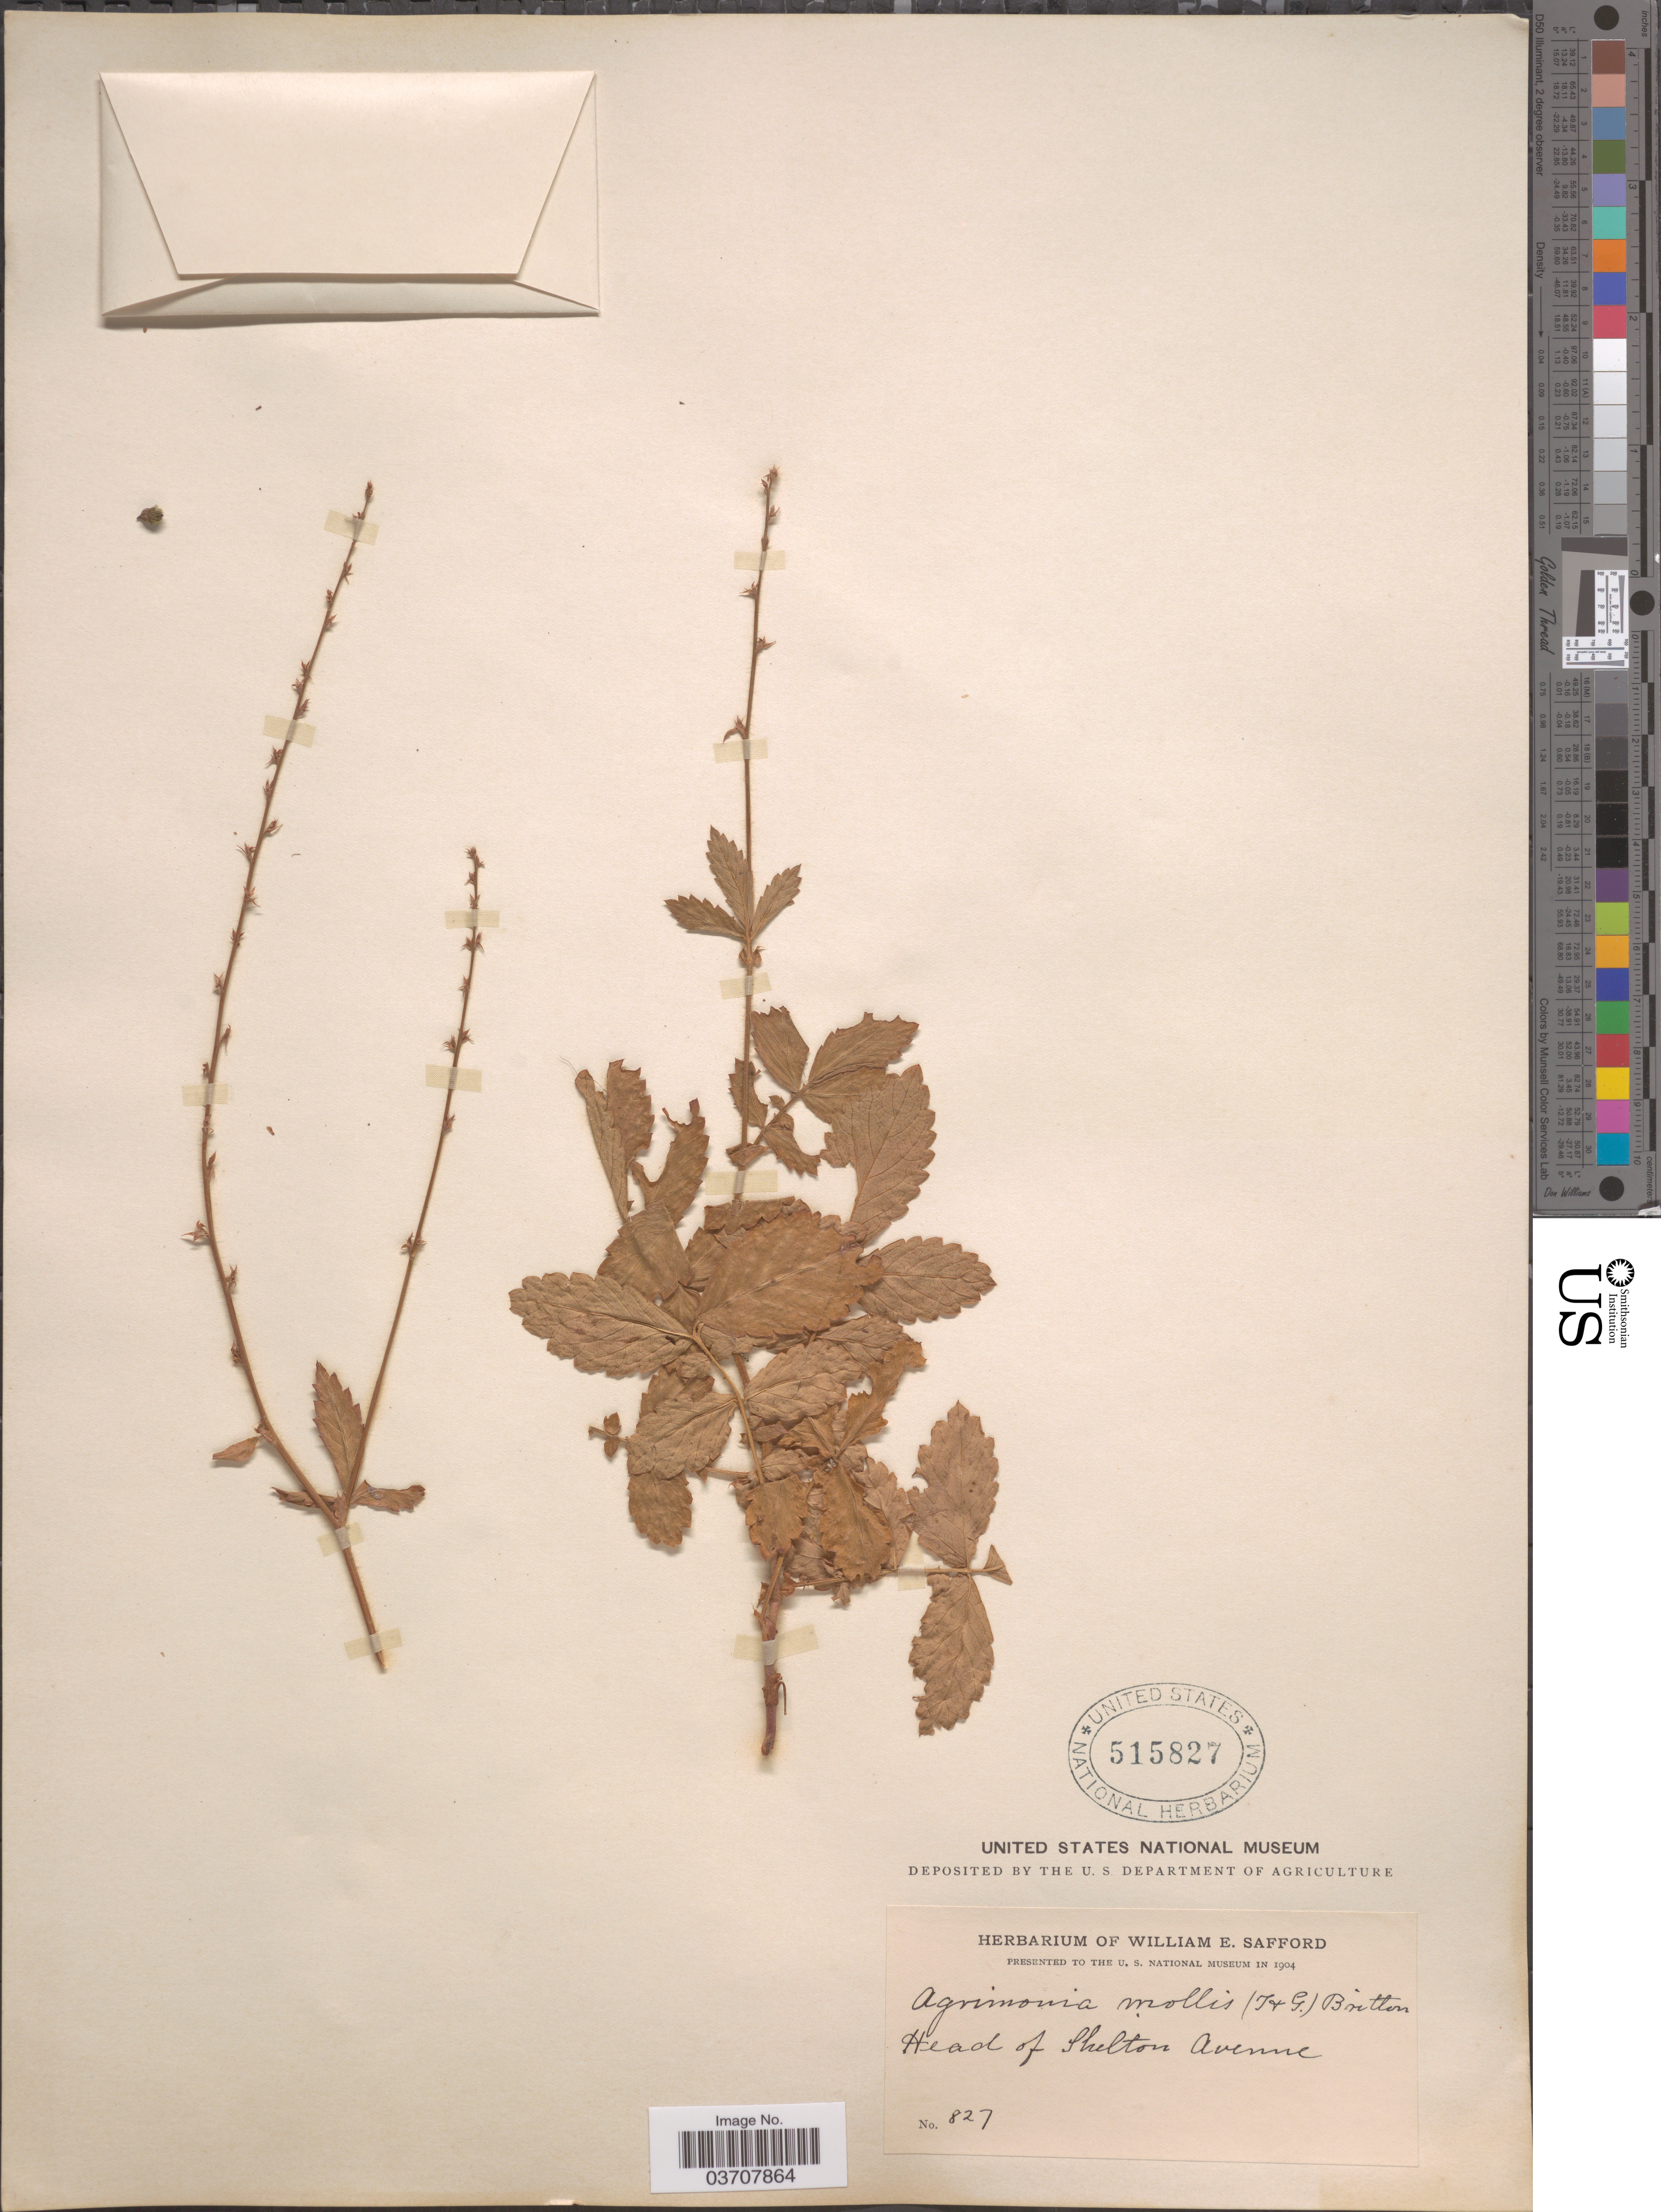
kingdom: Plantae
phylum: Tracheophyta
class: Magnoliopsida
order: Rosales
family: Rosaceae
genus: Agrimonia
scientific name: Agrimonia pubescens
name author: Wallr.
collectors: ex herb. W. E. Safford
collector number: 827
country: United States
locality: Head of Shelton Avenue.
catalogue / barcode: US 515827